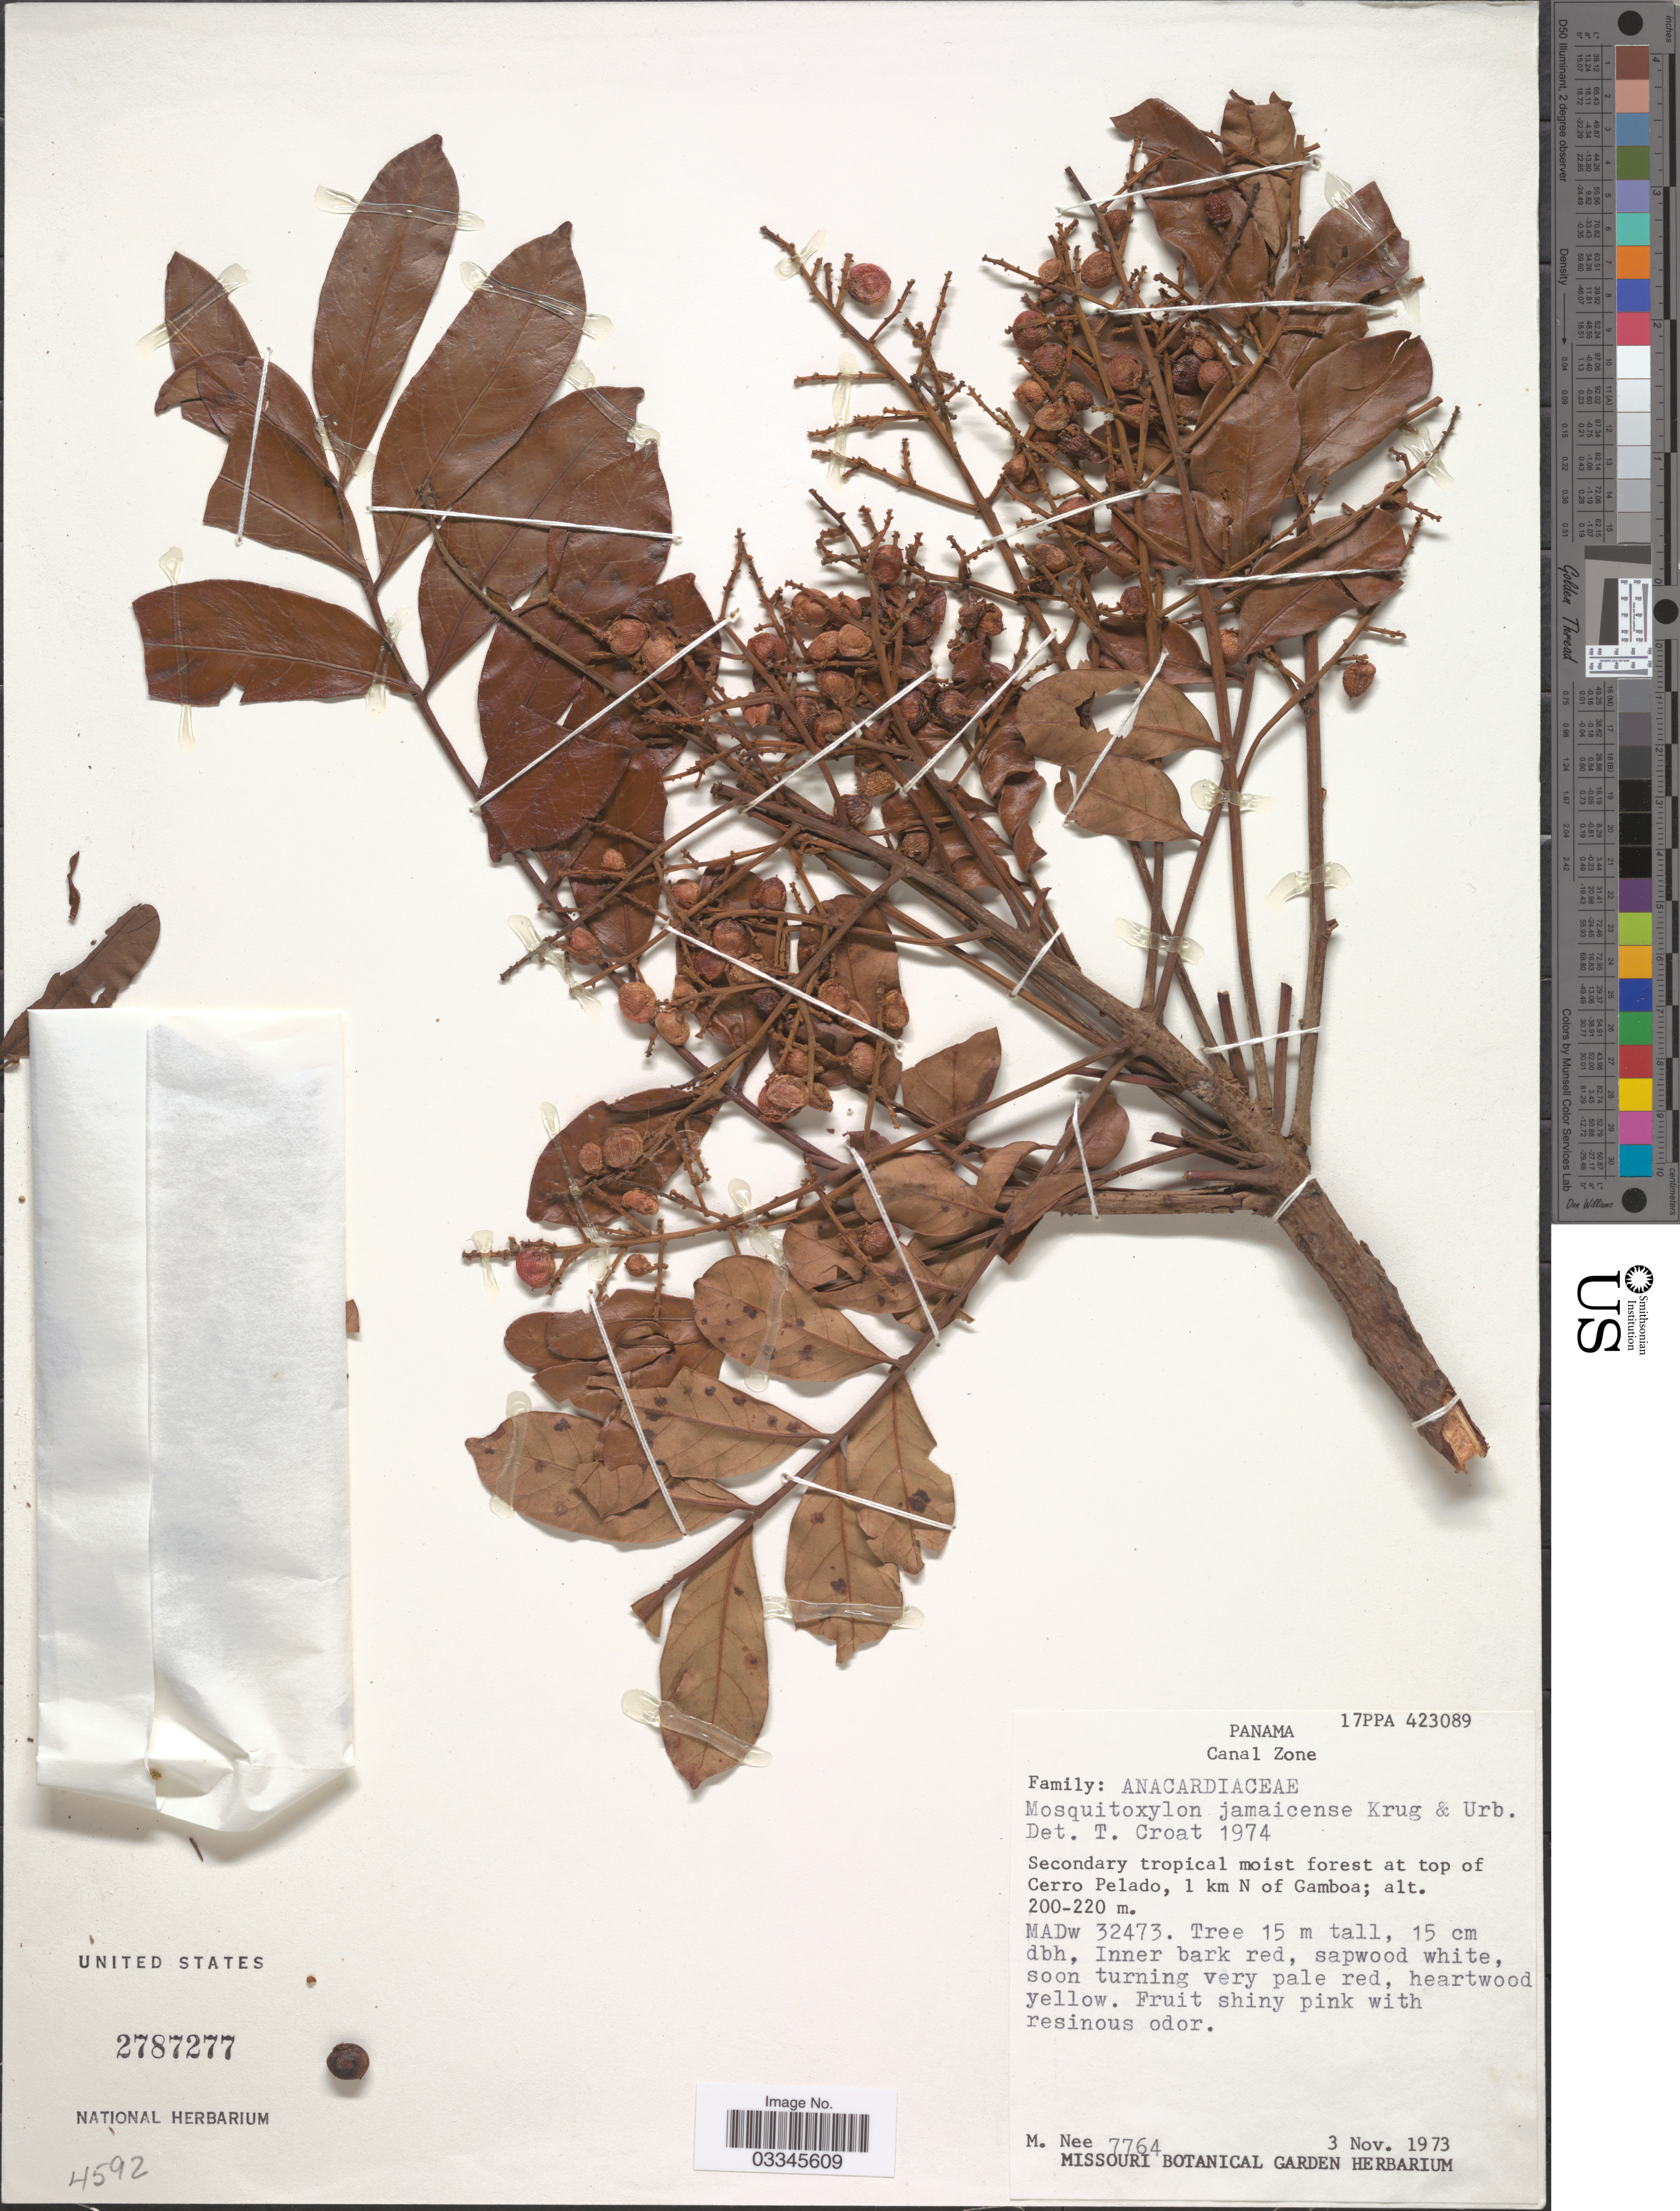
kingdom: Plantae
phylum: Tracheophyta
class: Magnoliopsida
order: Sapindales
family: Anacardiaceae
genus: Mosquitoxylum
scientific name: Mosquitoxylum jamaicense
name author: Krug & Urb.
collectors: M. Nee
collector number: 7764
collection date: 1973-11-03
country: Panama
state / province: Colón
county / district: Canal Zone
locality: Canal Zone. Secondary tropical moist forest at top of Cerro Pelado, 1 km N of Gamboa.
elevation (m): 200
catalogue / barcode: US 2787277